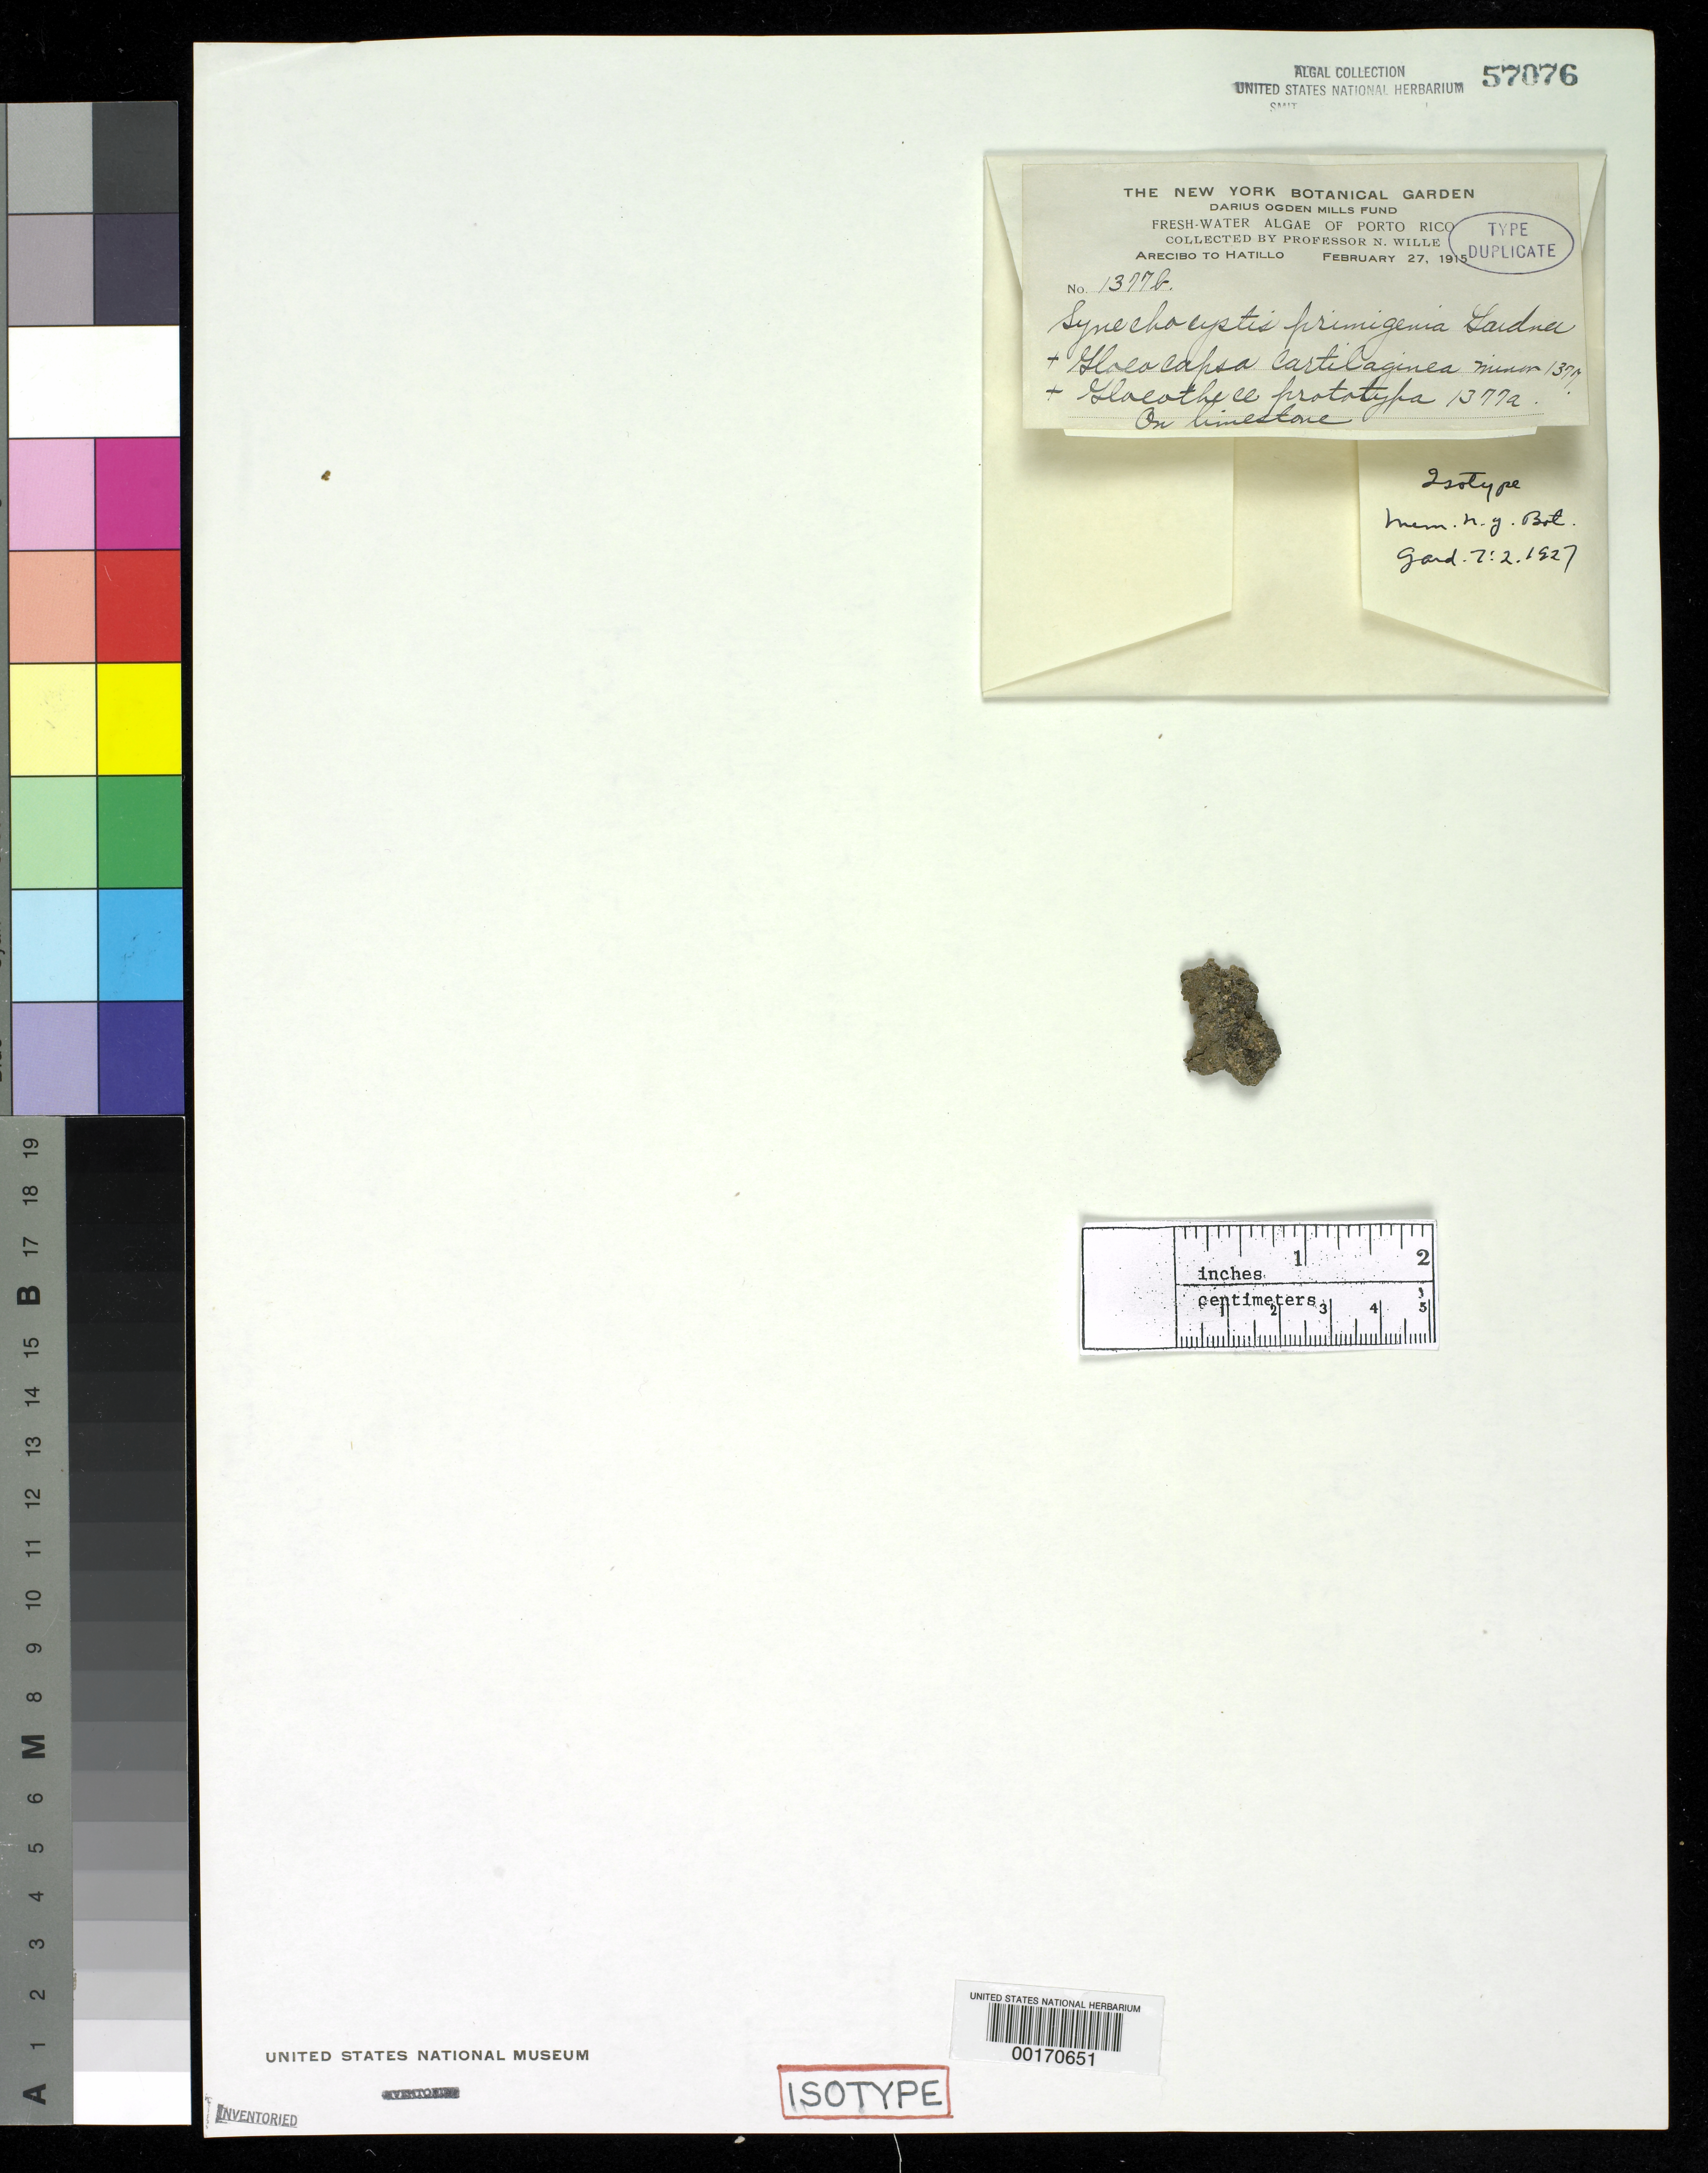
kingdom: Bacteria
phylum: Cyanobacteria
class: Cyanobacteriia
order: Cyanobacteriales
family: Microcystaceae_A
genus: Synechocystis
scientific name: Synechocystis primigenia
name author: N.L. Gardner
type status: Isotype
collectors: N. Wille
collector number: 1377B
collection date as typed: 27 Feb 1915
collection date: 1915-02-27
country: Puerto Rico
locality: Between Arecibo and Hatillo.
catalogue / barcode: US 57076